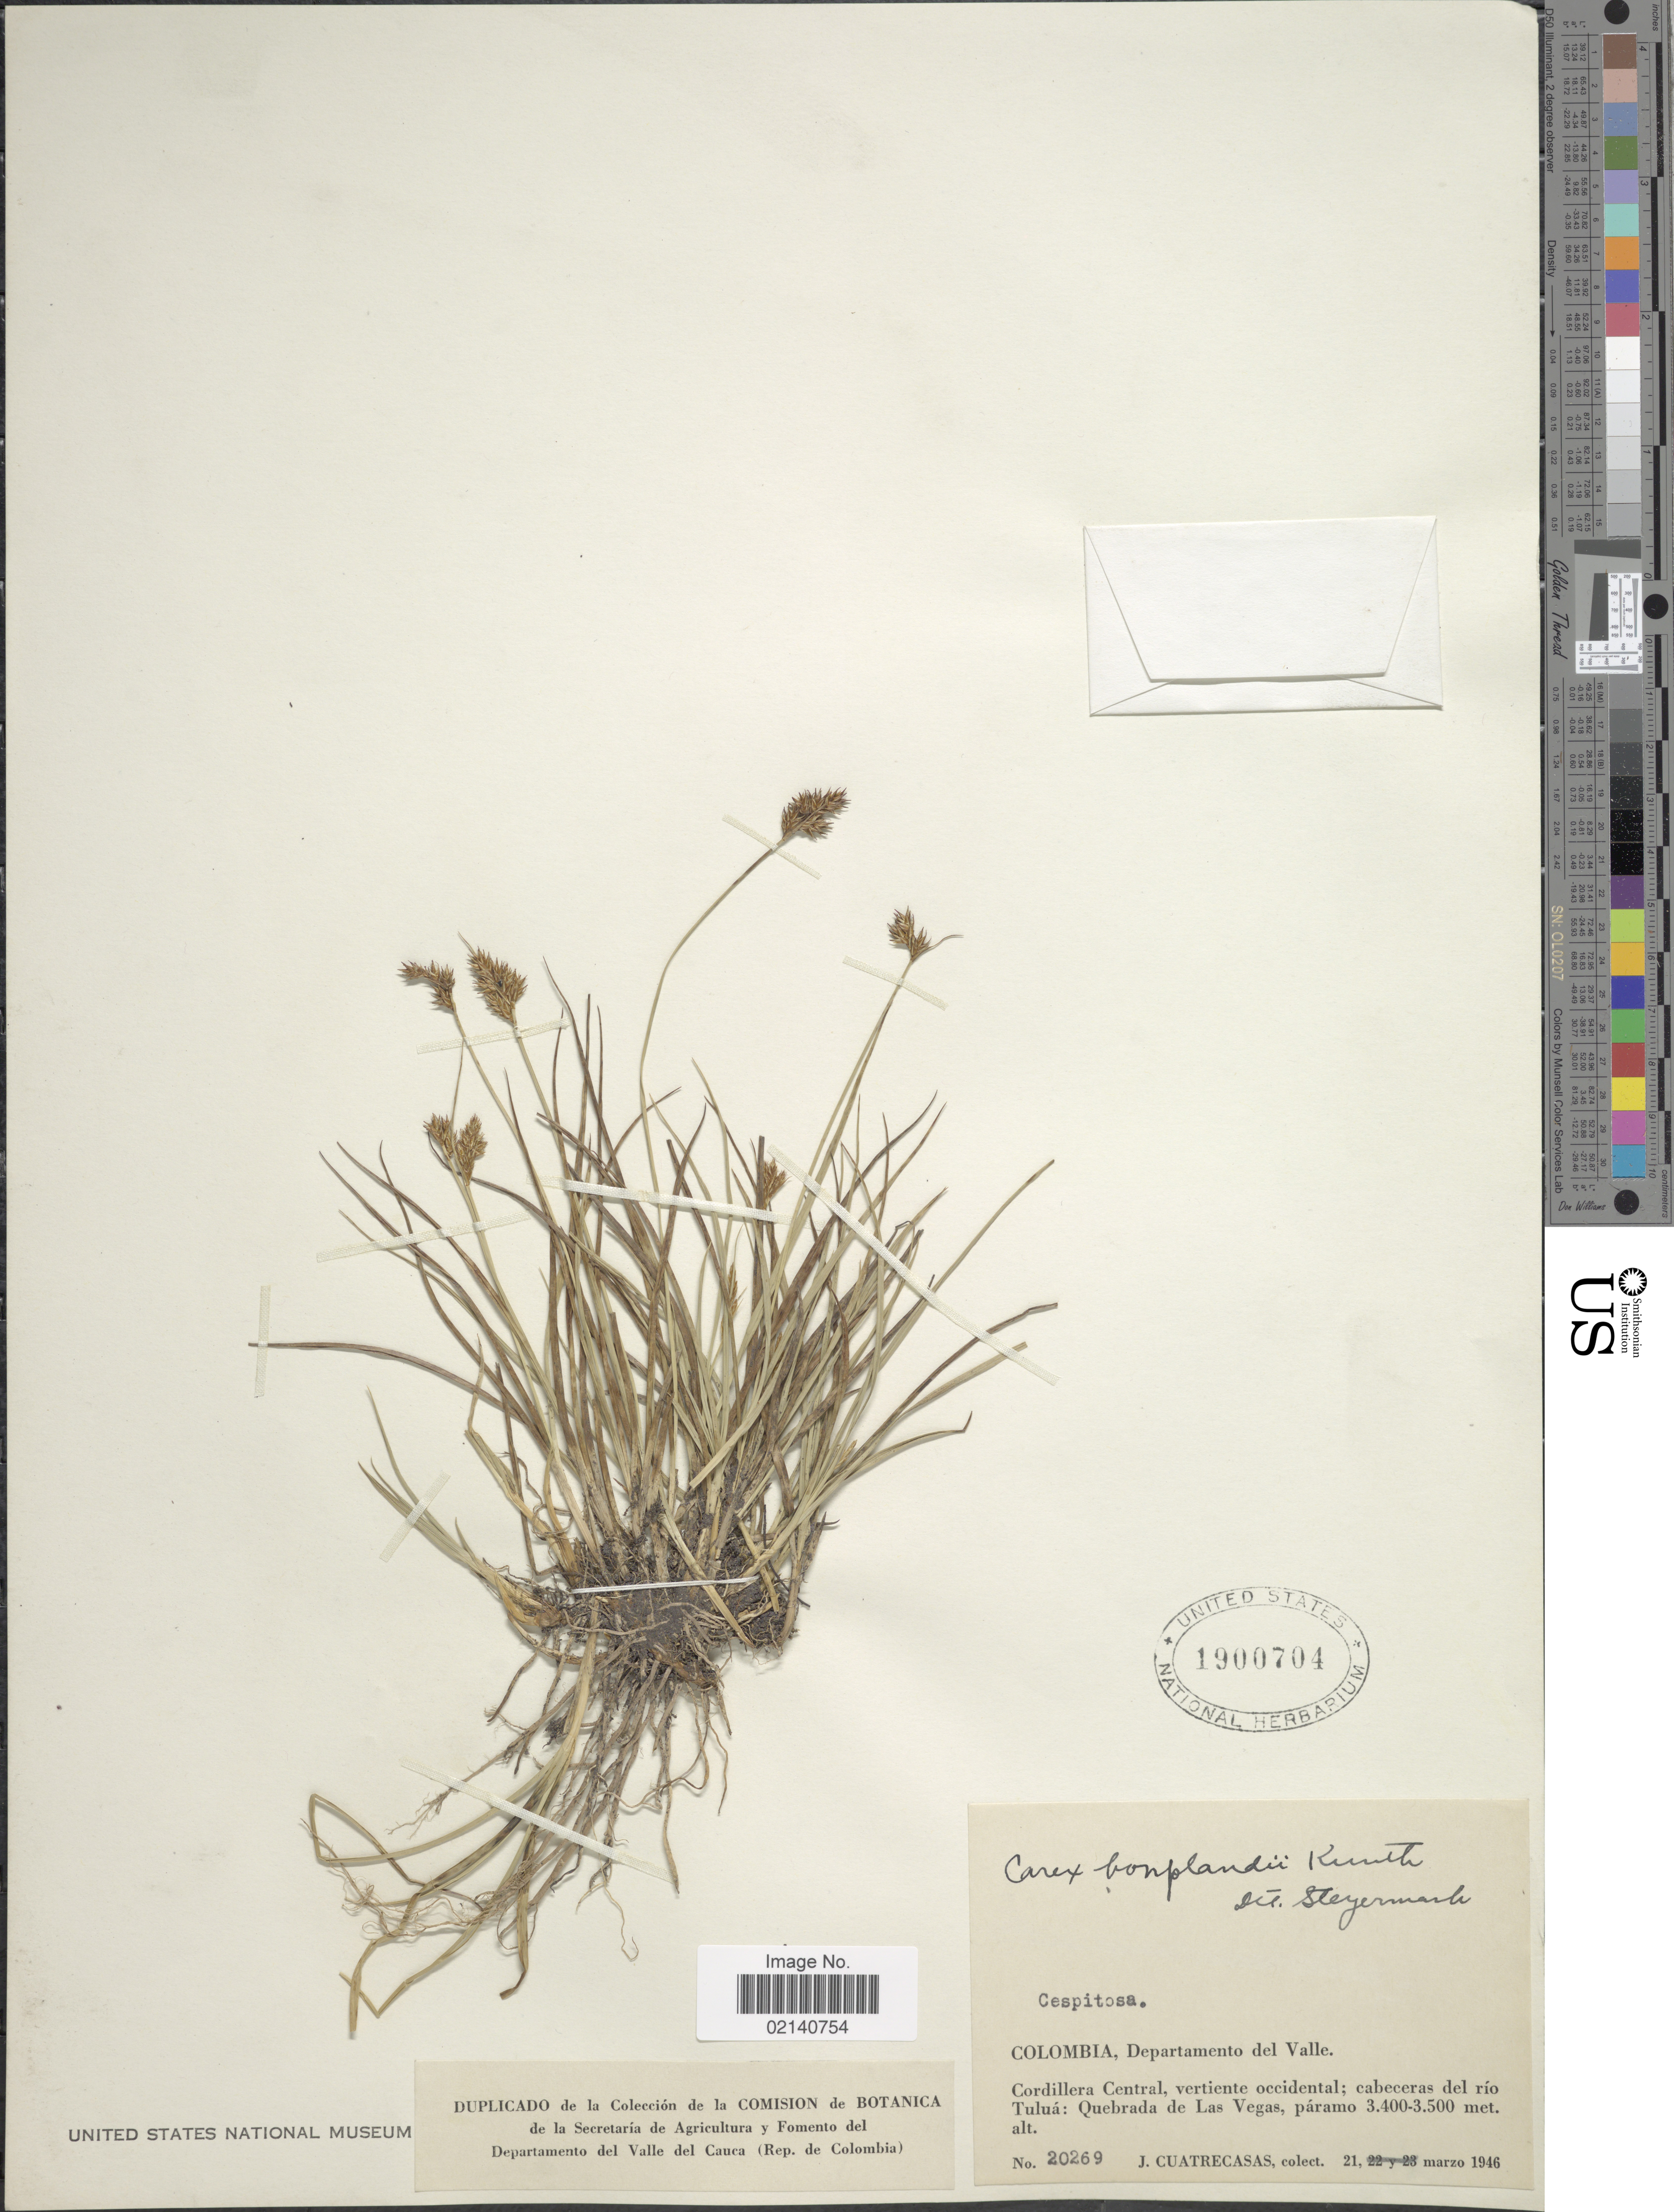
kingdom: Plantae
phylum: Tracheophyta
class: Liliopsida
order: Poales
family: Cyperaceae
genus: Carex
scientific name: Carex bonplandii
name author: Kunth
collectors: J. Cuatrecasas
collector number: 20269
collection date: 1946-03-21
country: Colombia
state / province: Valle del Cauca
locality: Departamento del Valle. Cordillera Central, vertiente occidental; cabeceras del rio Tulua: Quebrada de Las Vegas, paramo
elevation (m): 3400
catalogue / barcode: US 1900704